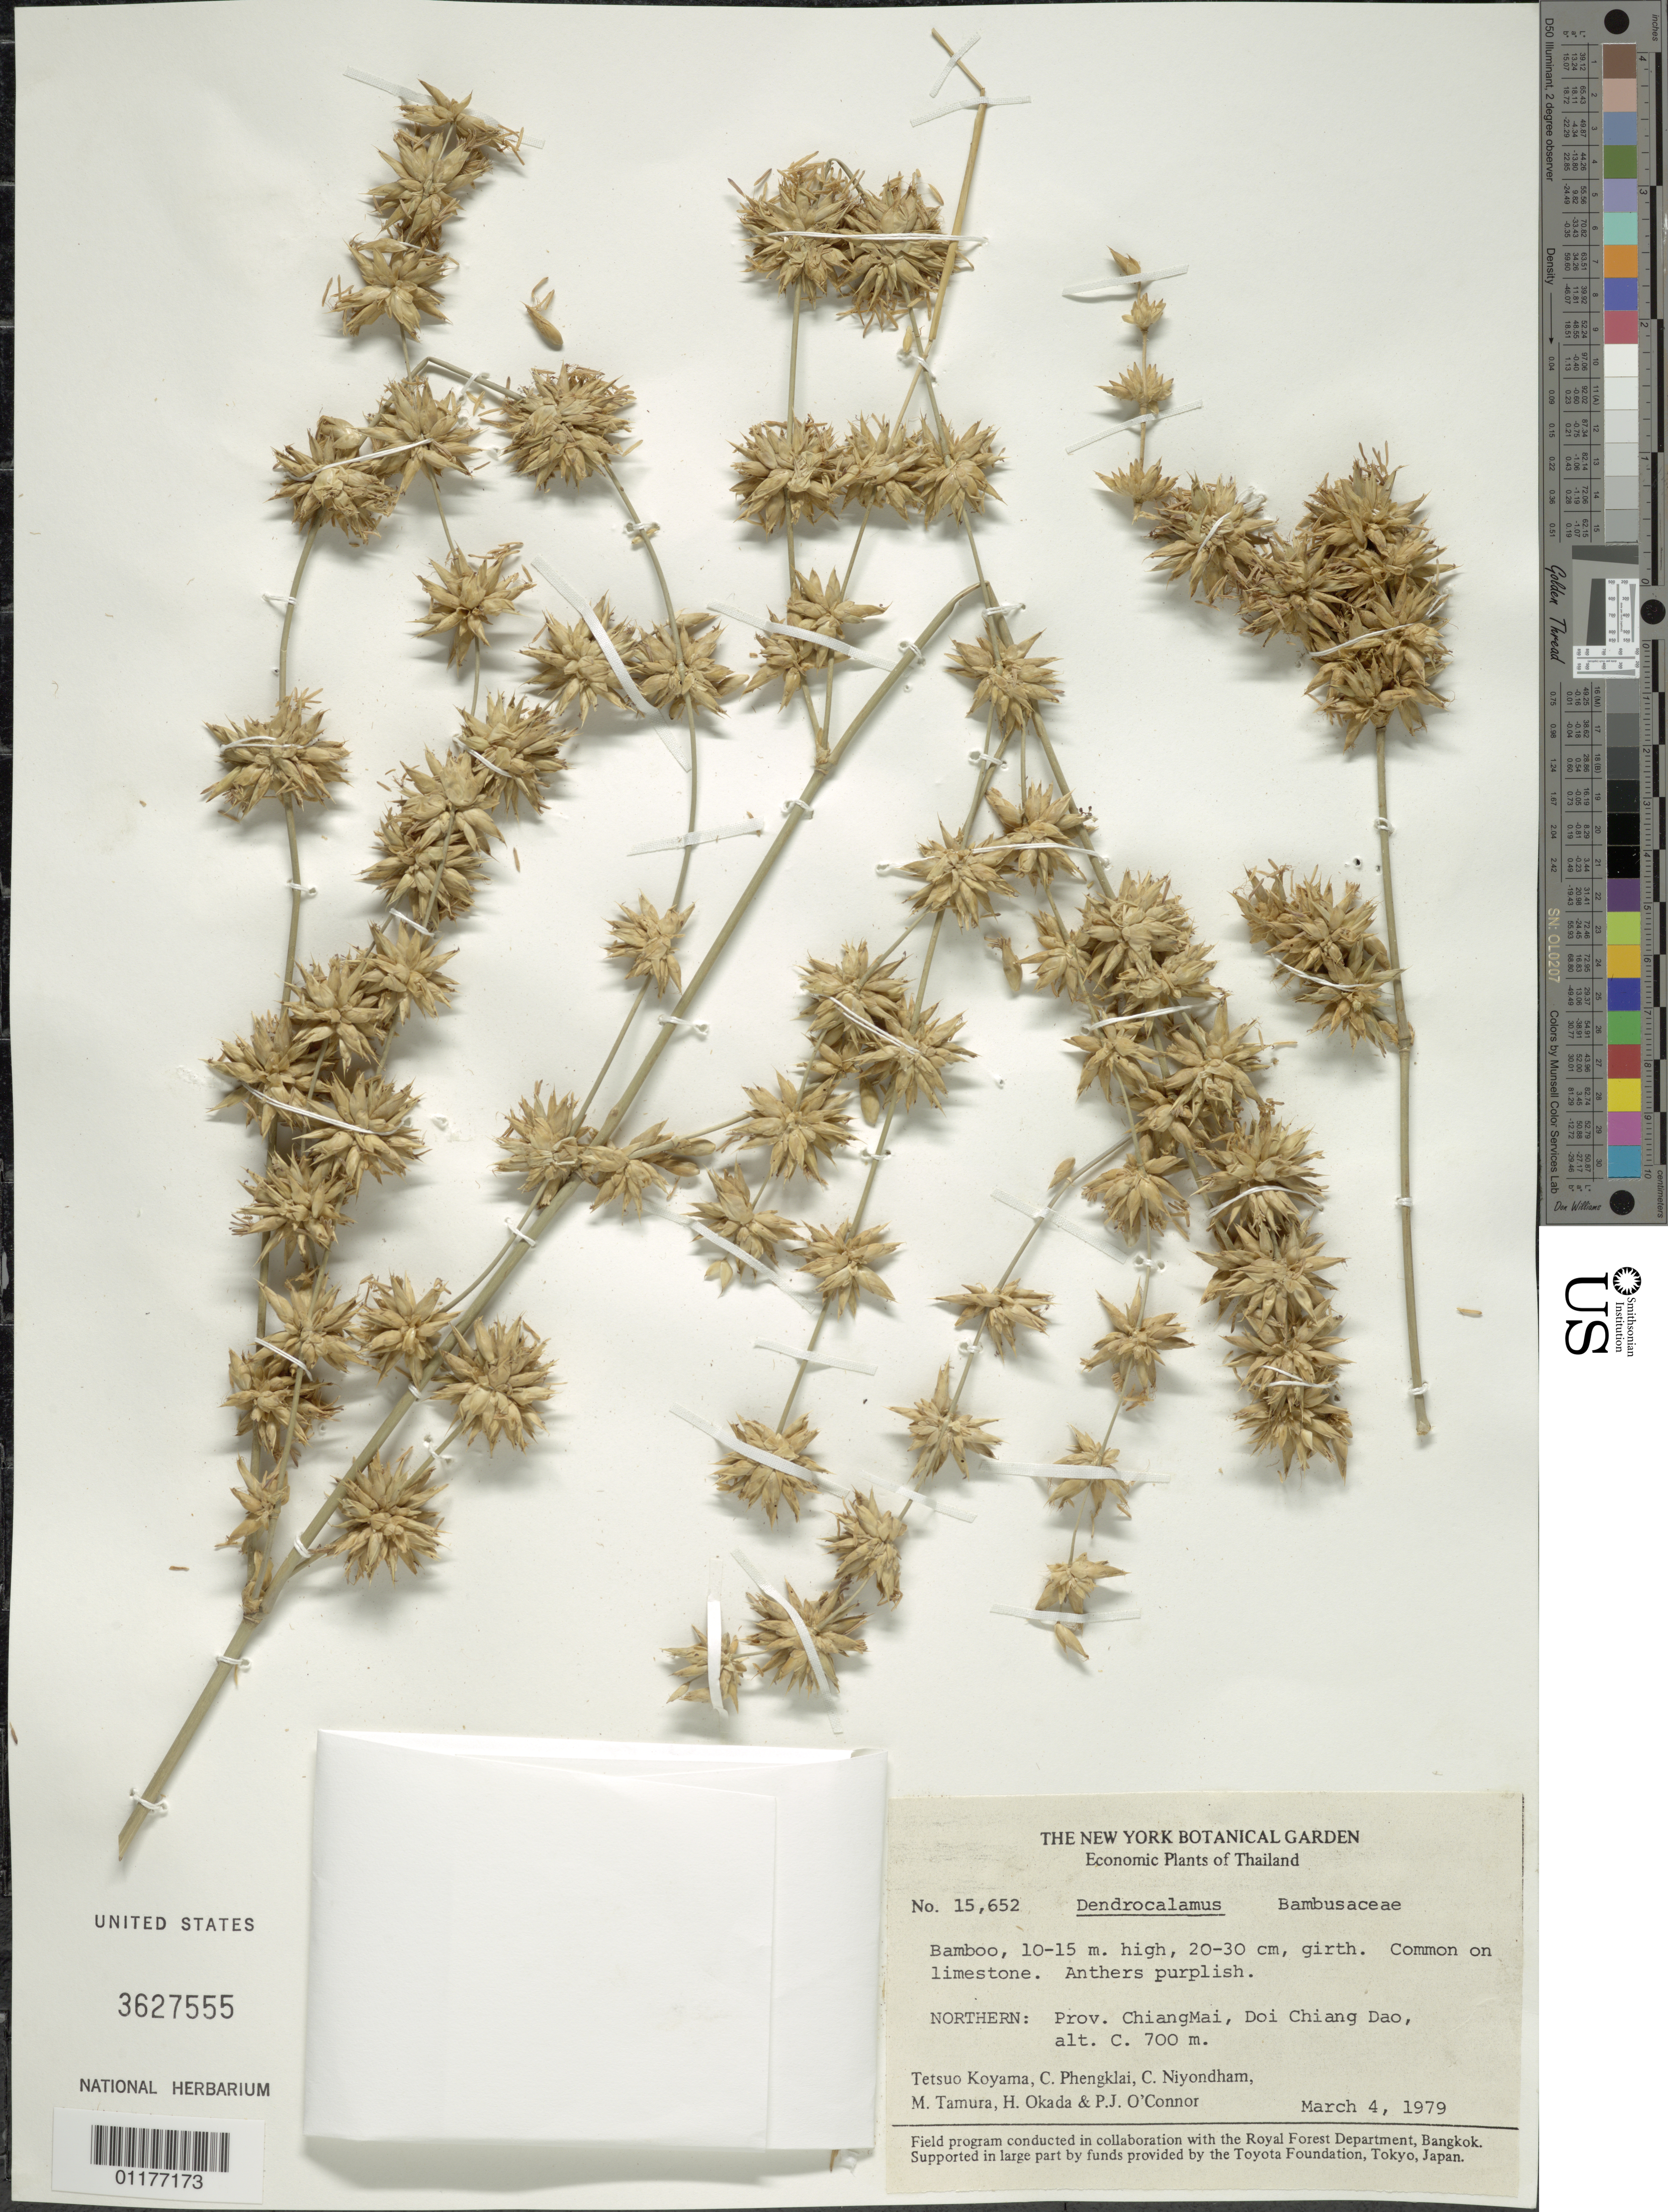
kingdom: Plantae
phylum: Tracheophyta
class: Liliopsida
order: Poales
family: Poaceae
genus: Dendrocalamus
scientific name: Dendrocalamus sp.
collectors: T. Koyama, C. Niyondham, T. Tamura, H. Okada, P. O'Connor & C. Phengklai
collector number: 15652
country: Thailand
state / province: Chiang Mai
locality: Doi Chiang Dao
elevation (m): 700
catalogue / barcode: US 3627555